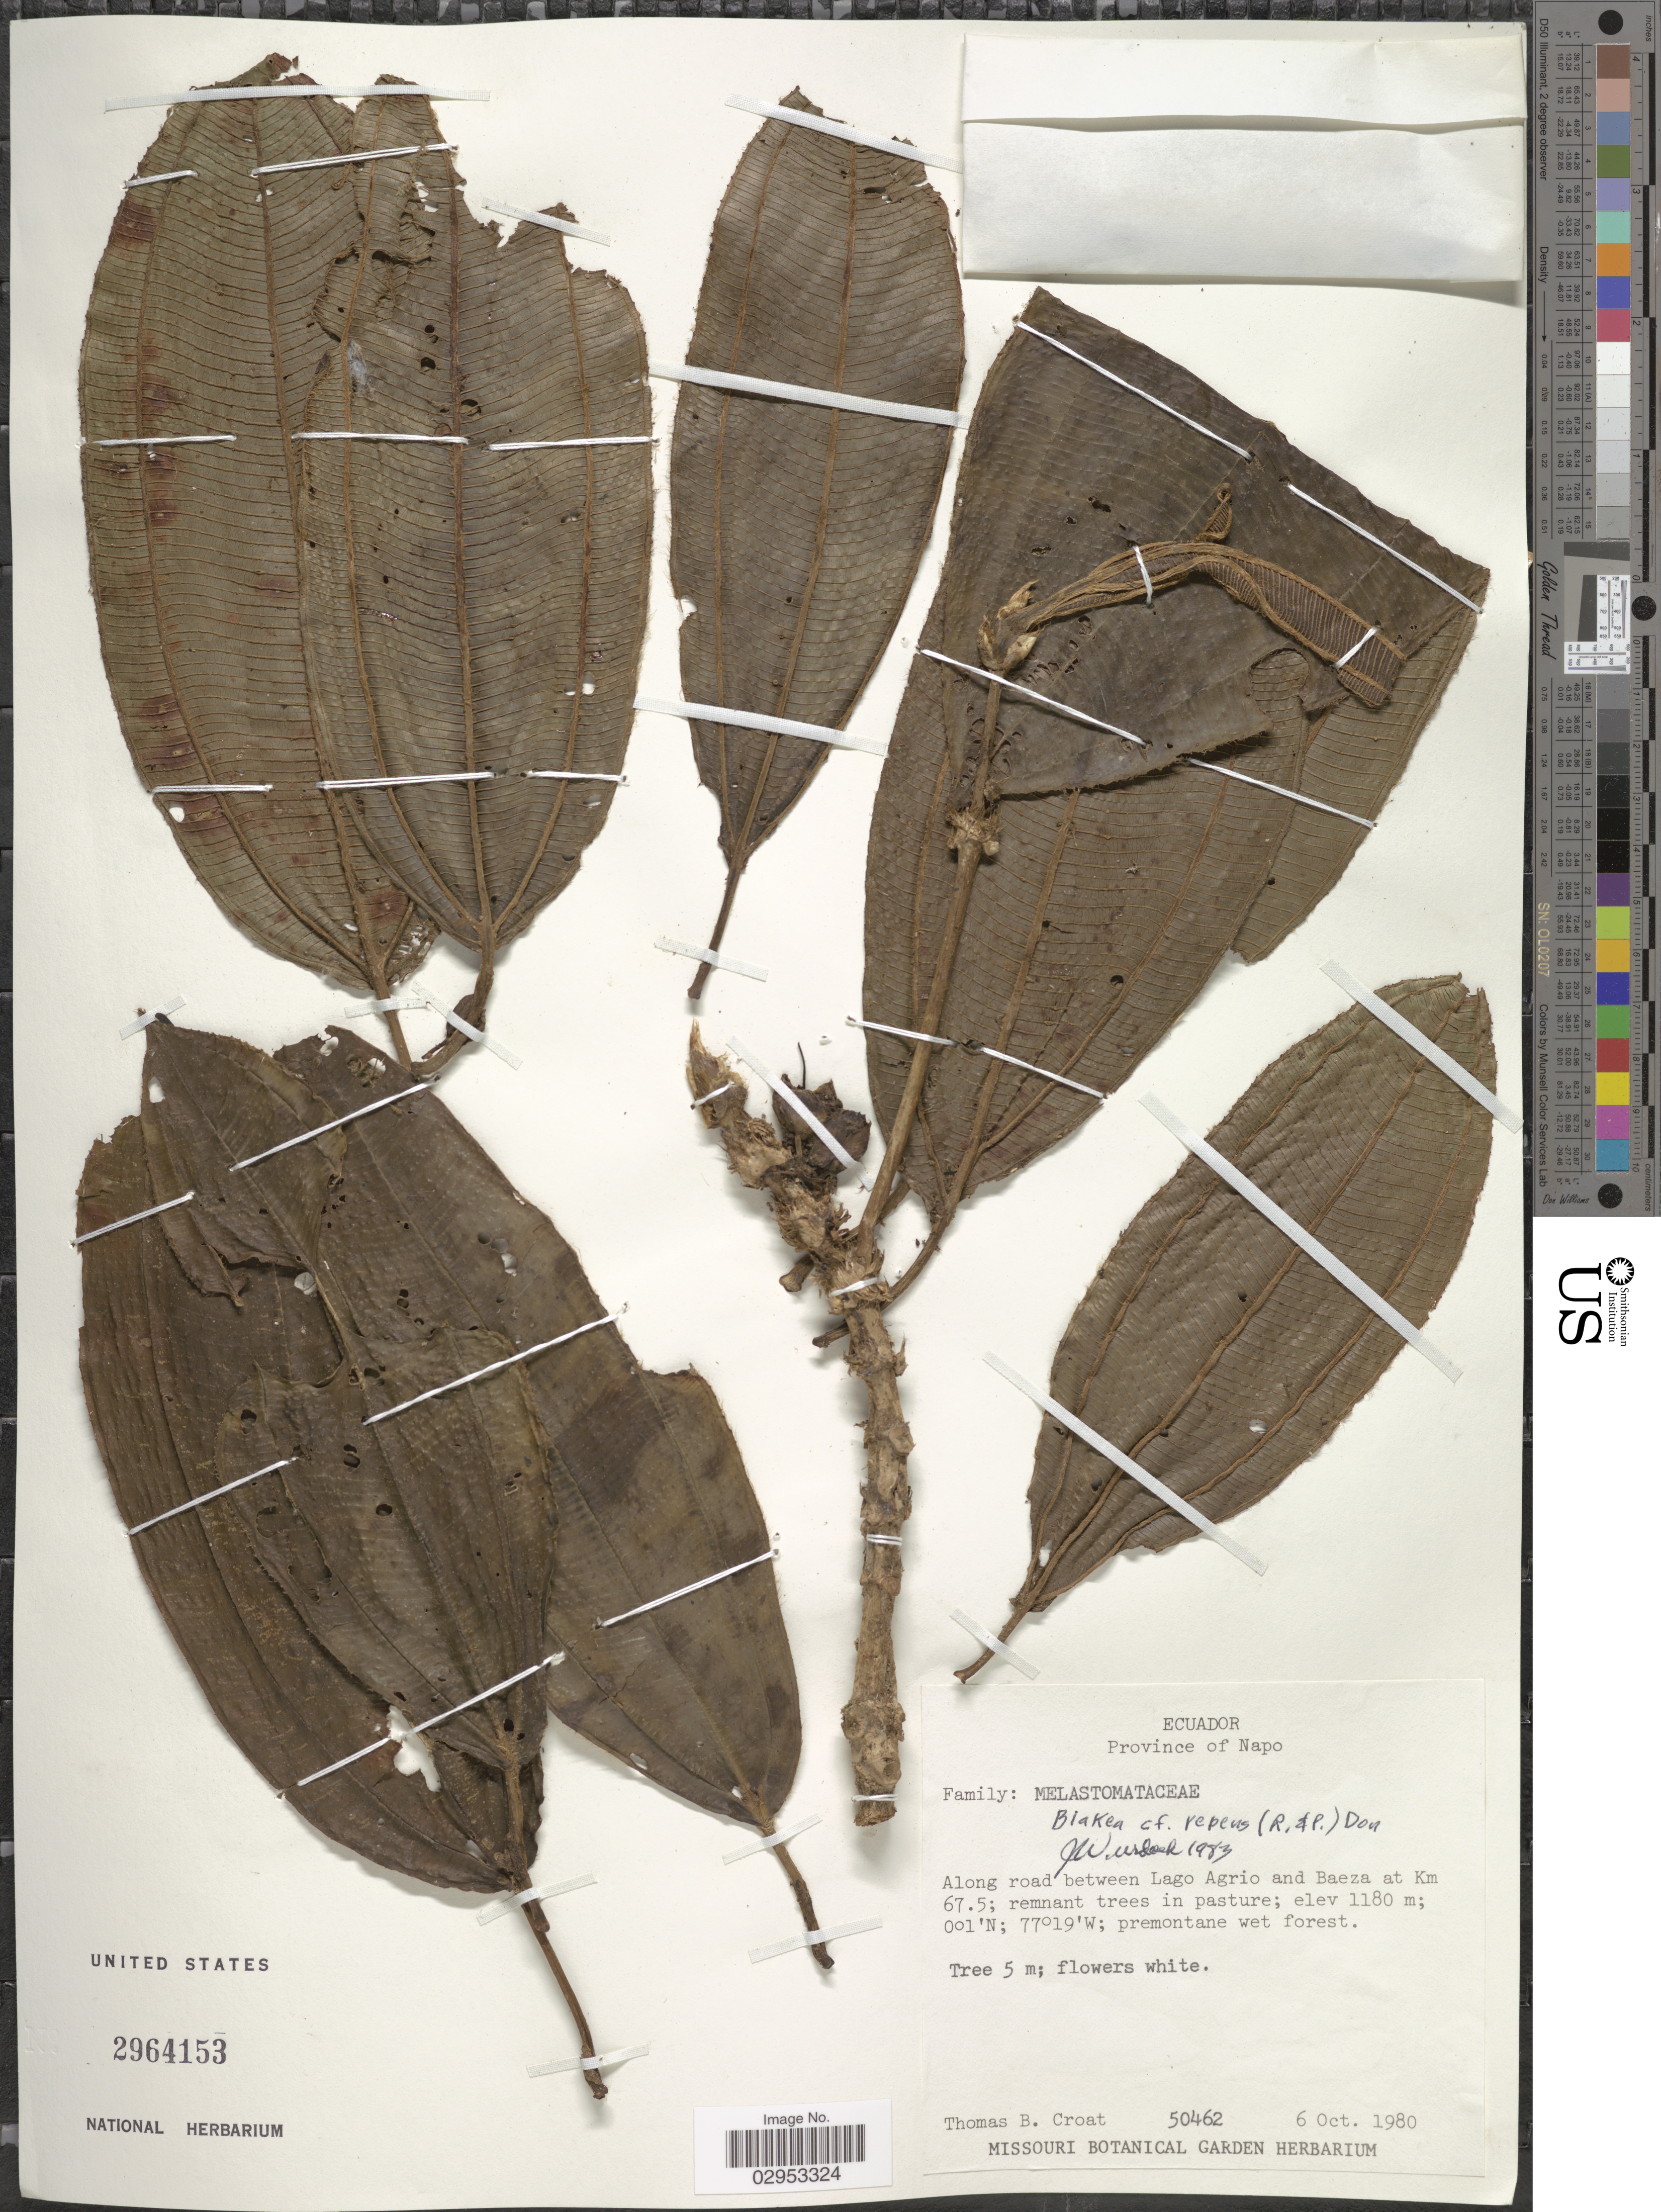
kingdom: Plantae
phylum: Tracheophyta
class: Magnoliopsida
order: Myrtales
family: Melastomataceae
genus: Blakea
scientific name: Blakea repens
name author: (Ruiz & Pav.) D. Don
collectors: T. B. Croat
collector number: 50462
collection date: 1980-10-06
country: Ecuador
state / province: Napo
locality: Along road between Lago Agrio and Baeza at Km 67.5.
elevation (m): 1180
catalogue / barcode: US 2964153